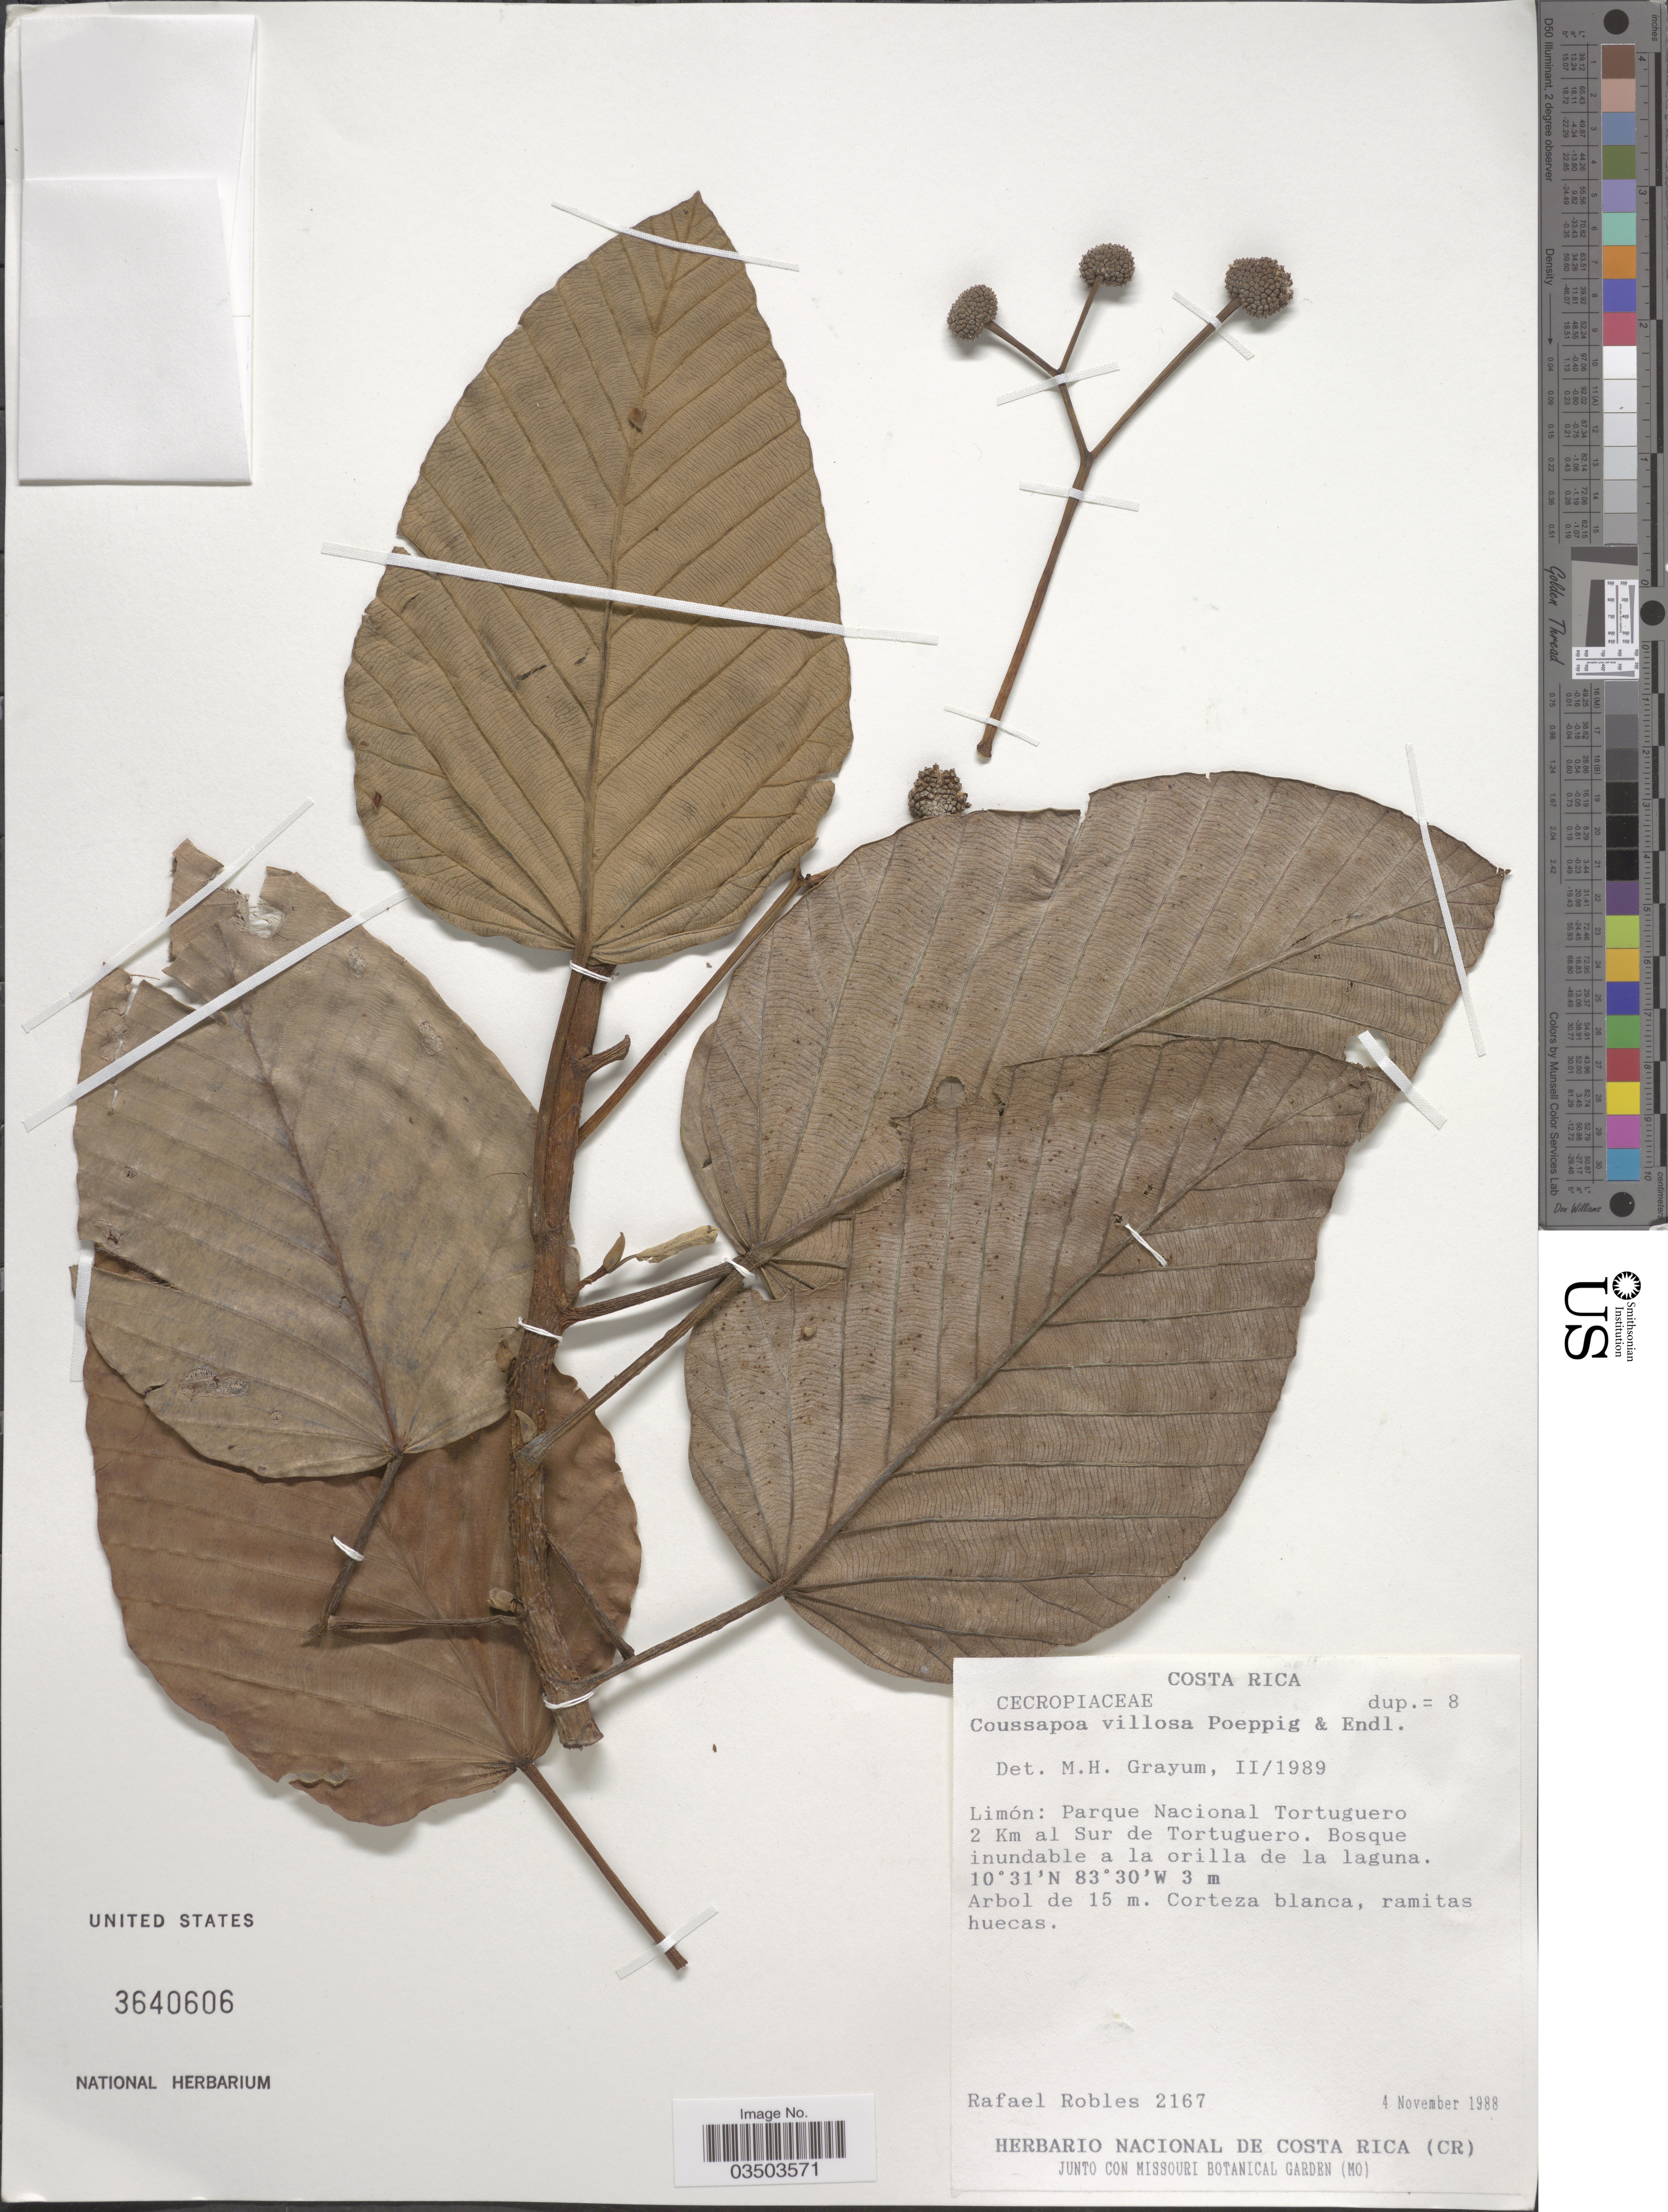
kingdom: Plantae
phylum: Tracheophyta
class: Magnoliopsida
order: Rosales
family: Urticaceae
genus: Coussapoa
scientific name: Coussapoa villosa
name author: Poepp. & Endl.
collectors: R. Robles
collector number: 2167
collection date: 1988-11-04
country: Costa Rica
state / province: Limón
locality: Parque Nacional Tortuguero 2 Km al Sur de Tortuguero.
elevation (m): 3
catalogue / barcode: US 3640606